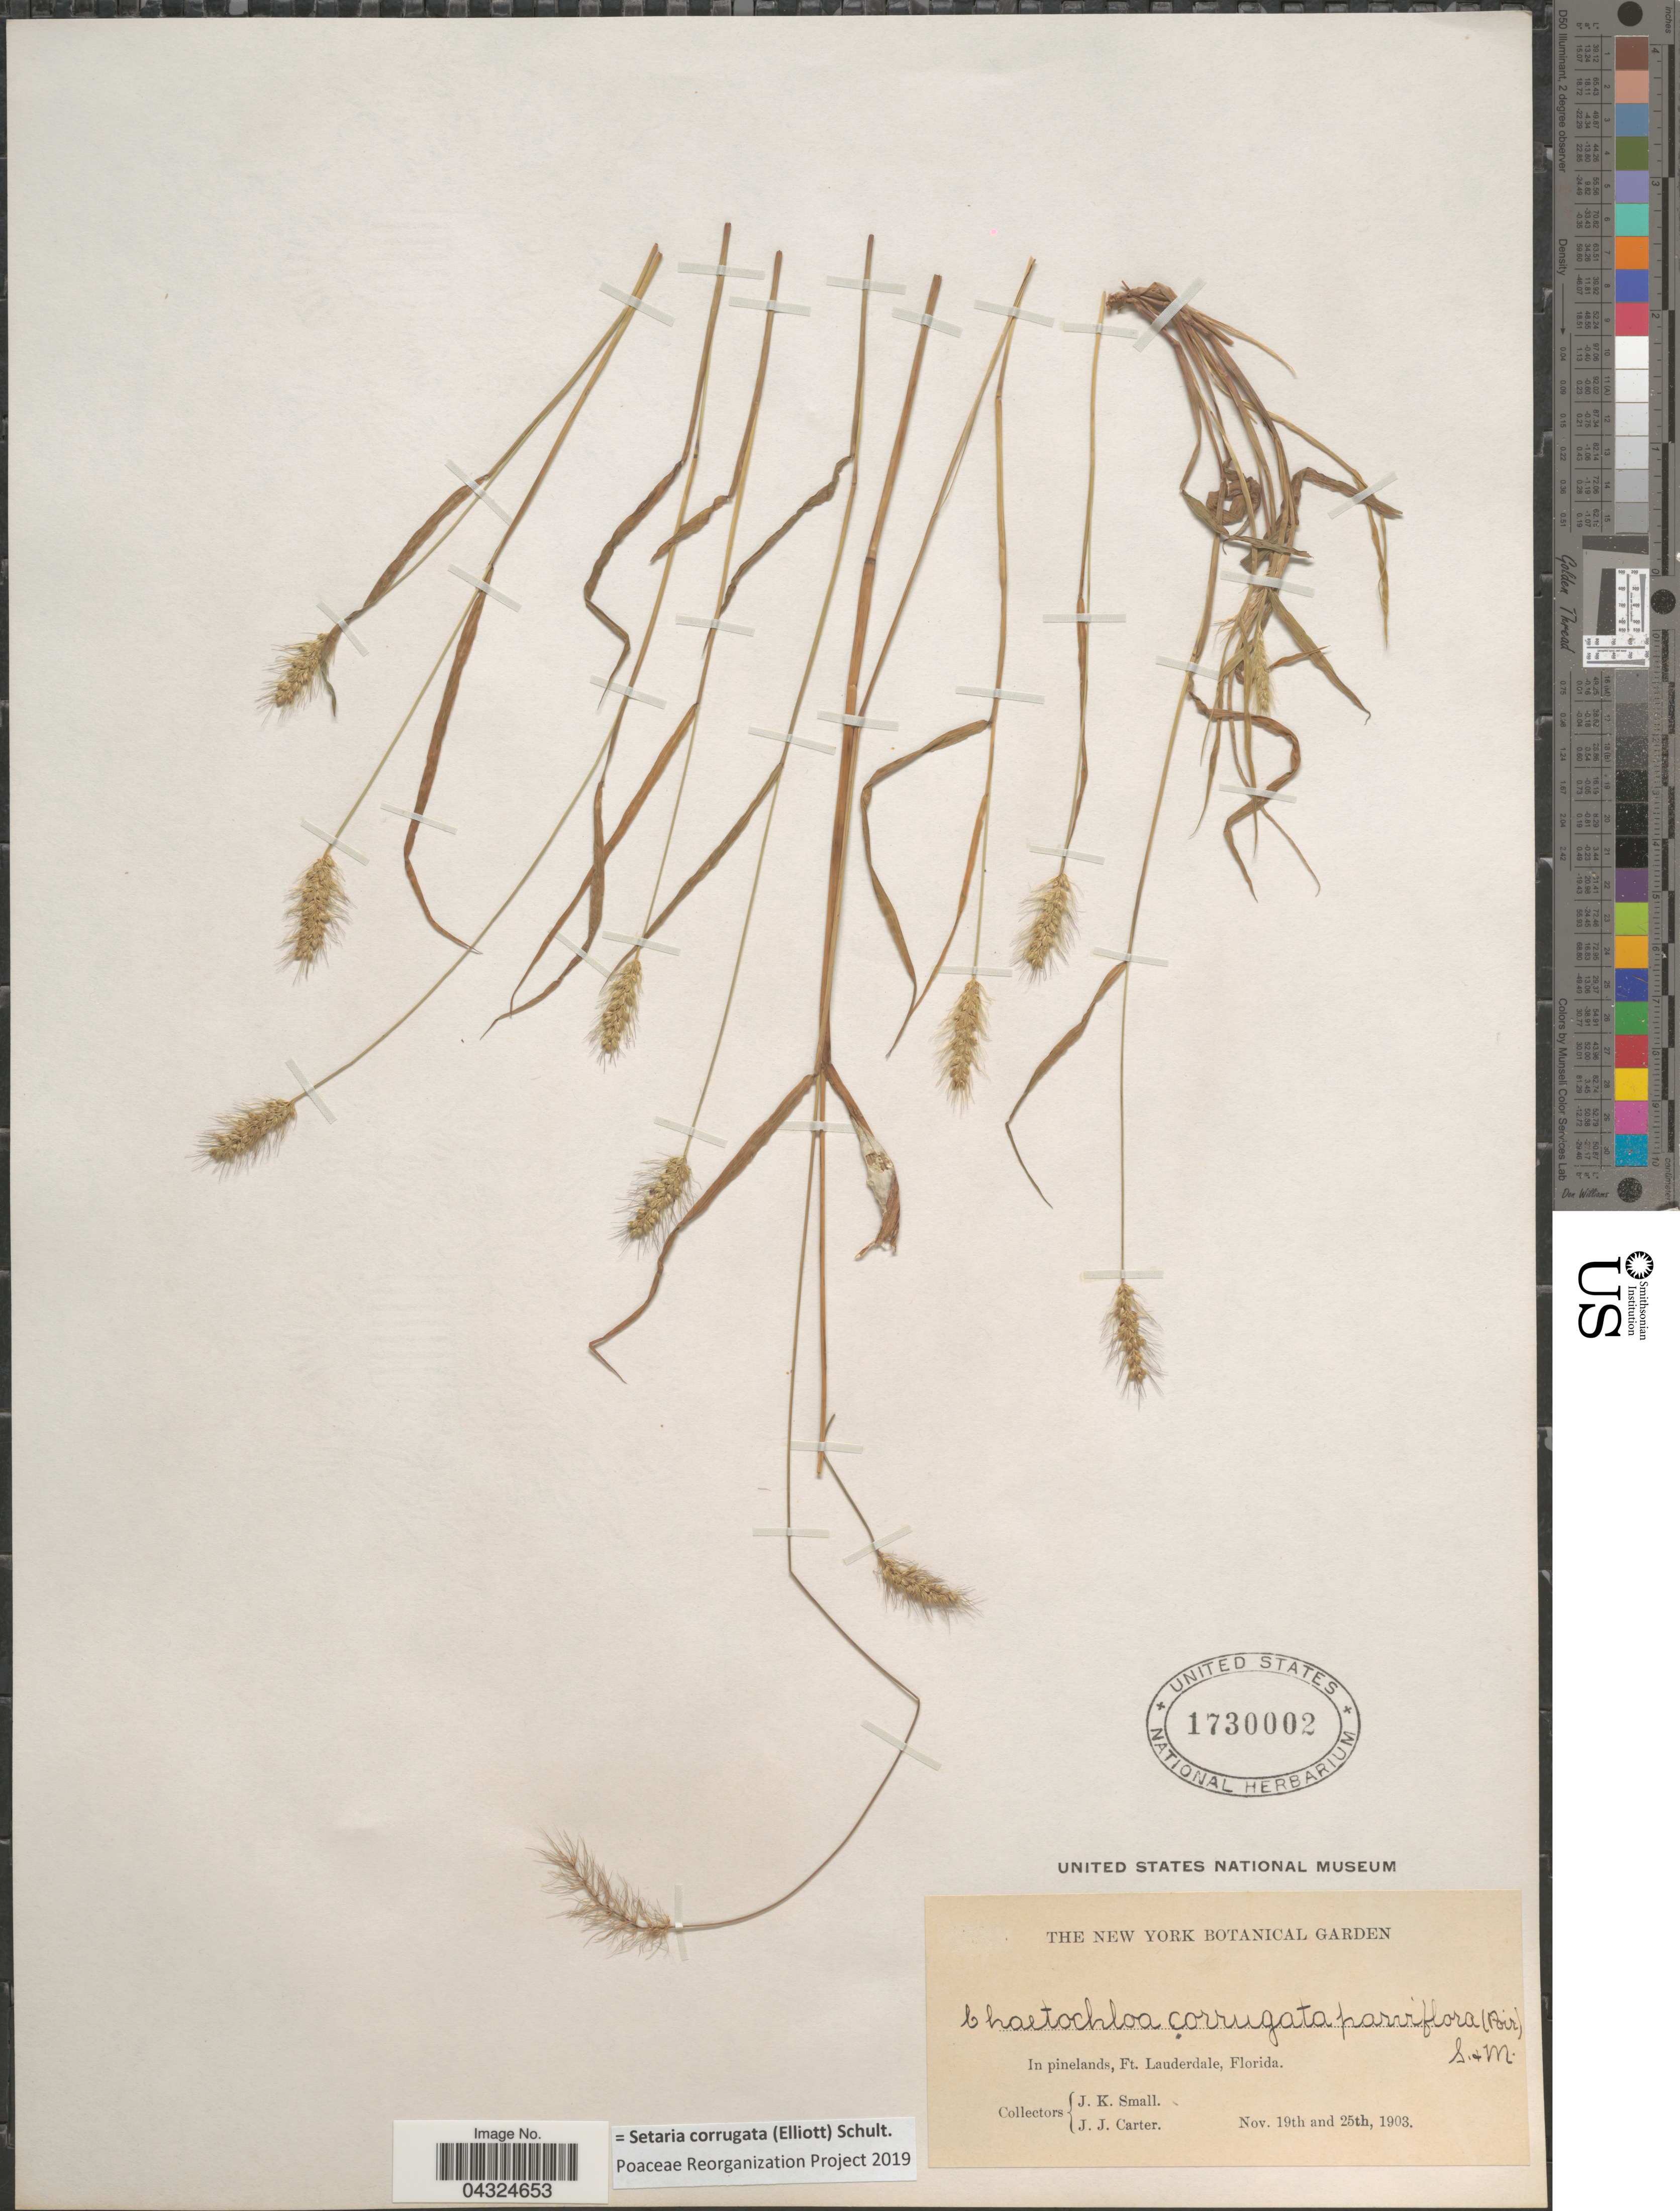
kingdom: Plantae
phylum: Tracheophyta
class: Liliopsida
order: Poales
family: Poaceae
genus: Setaria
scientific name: Setaria corrugata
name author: (Elliott) Schult.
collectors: J. K. Small & J. Carter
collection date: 1903-11-19/1903-11-25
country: United States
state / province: Florida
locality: In pinelands, Ft. Lauderdale.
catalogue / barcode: US 1730002